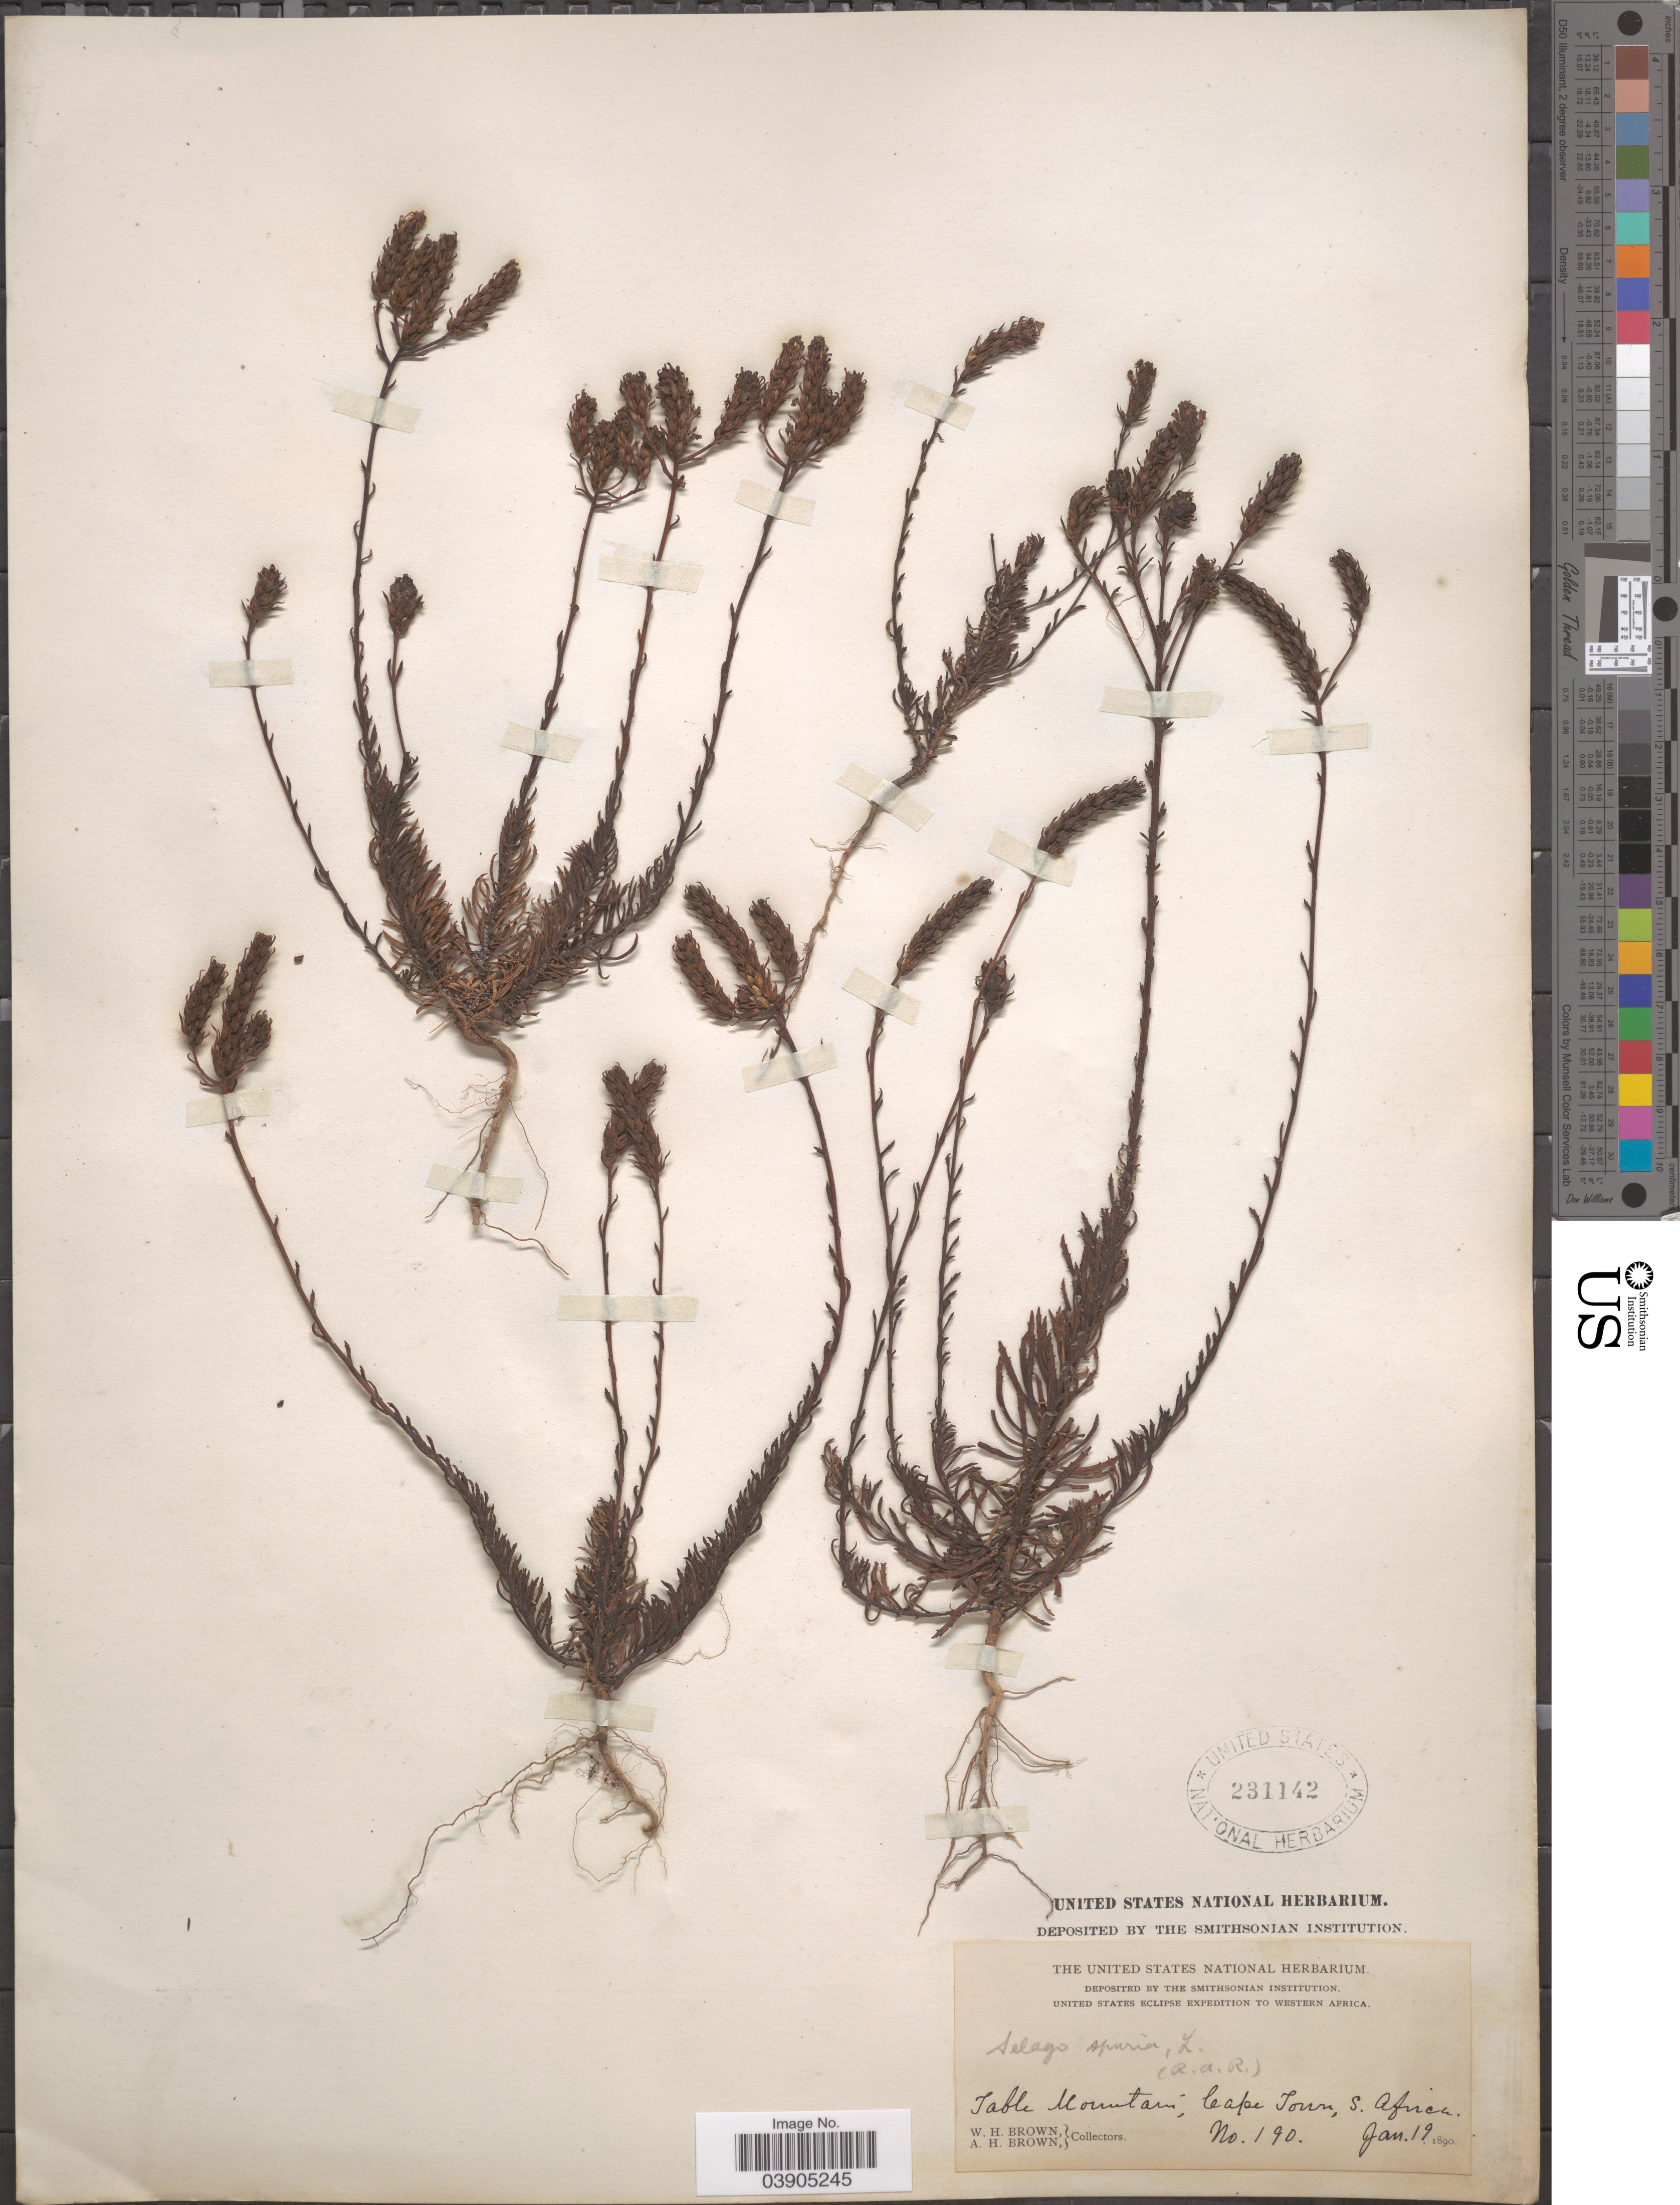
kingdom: Plantae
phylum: Tracheophyta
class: Magnoliopsida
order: Lamiales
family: Scrophulariaceae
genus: Selago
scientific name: Selago spuria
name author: L.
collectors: W. H. Brown & A. H. Brown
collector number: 190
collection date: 1890-01-19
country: South Africa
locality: Table Mountain, Cape Town, S. Africa.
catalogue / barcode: US 231142